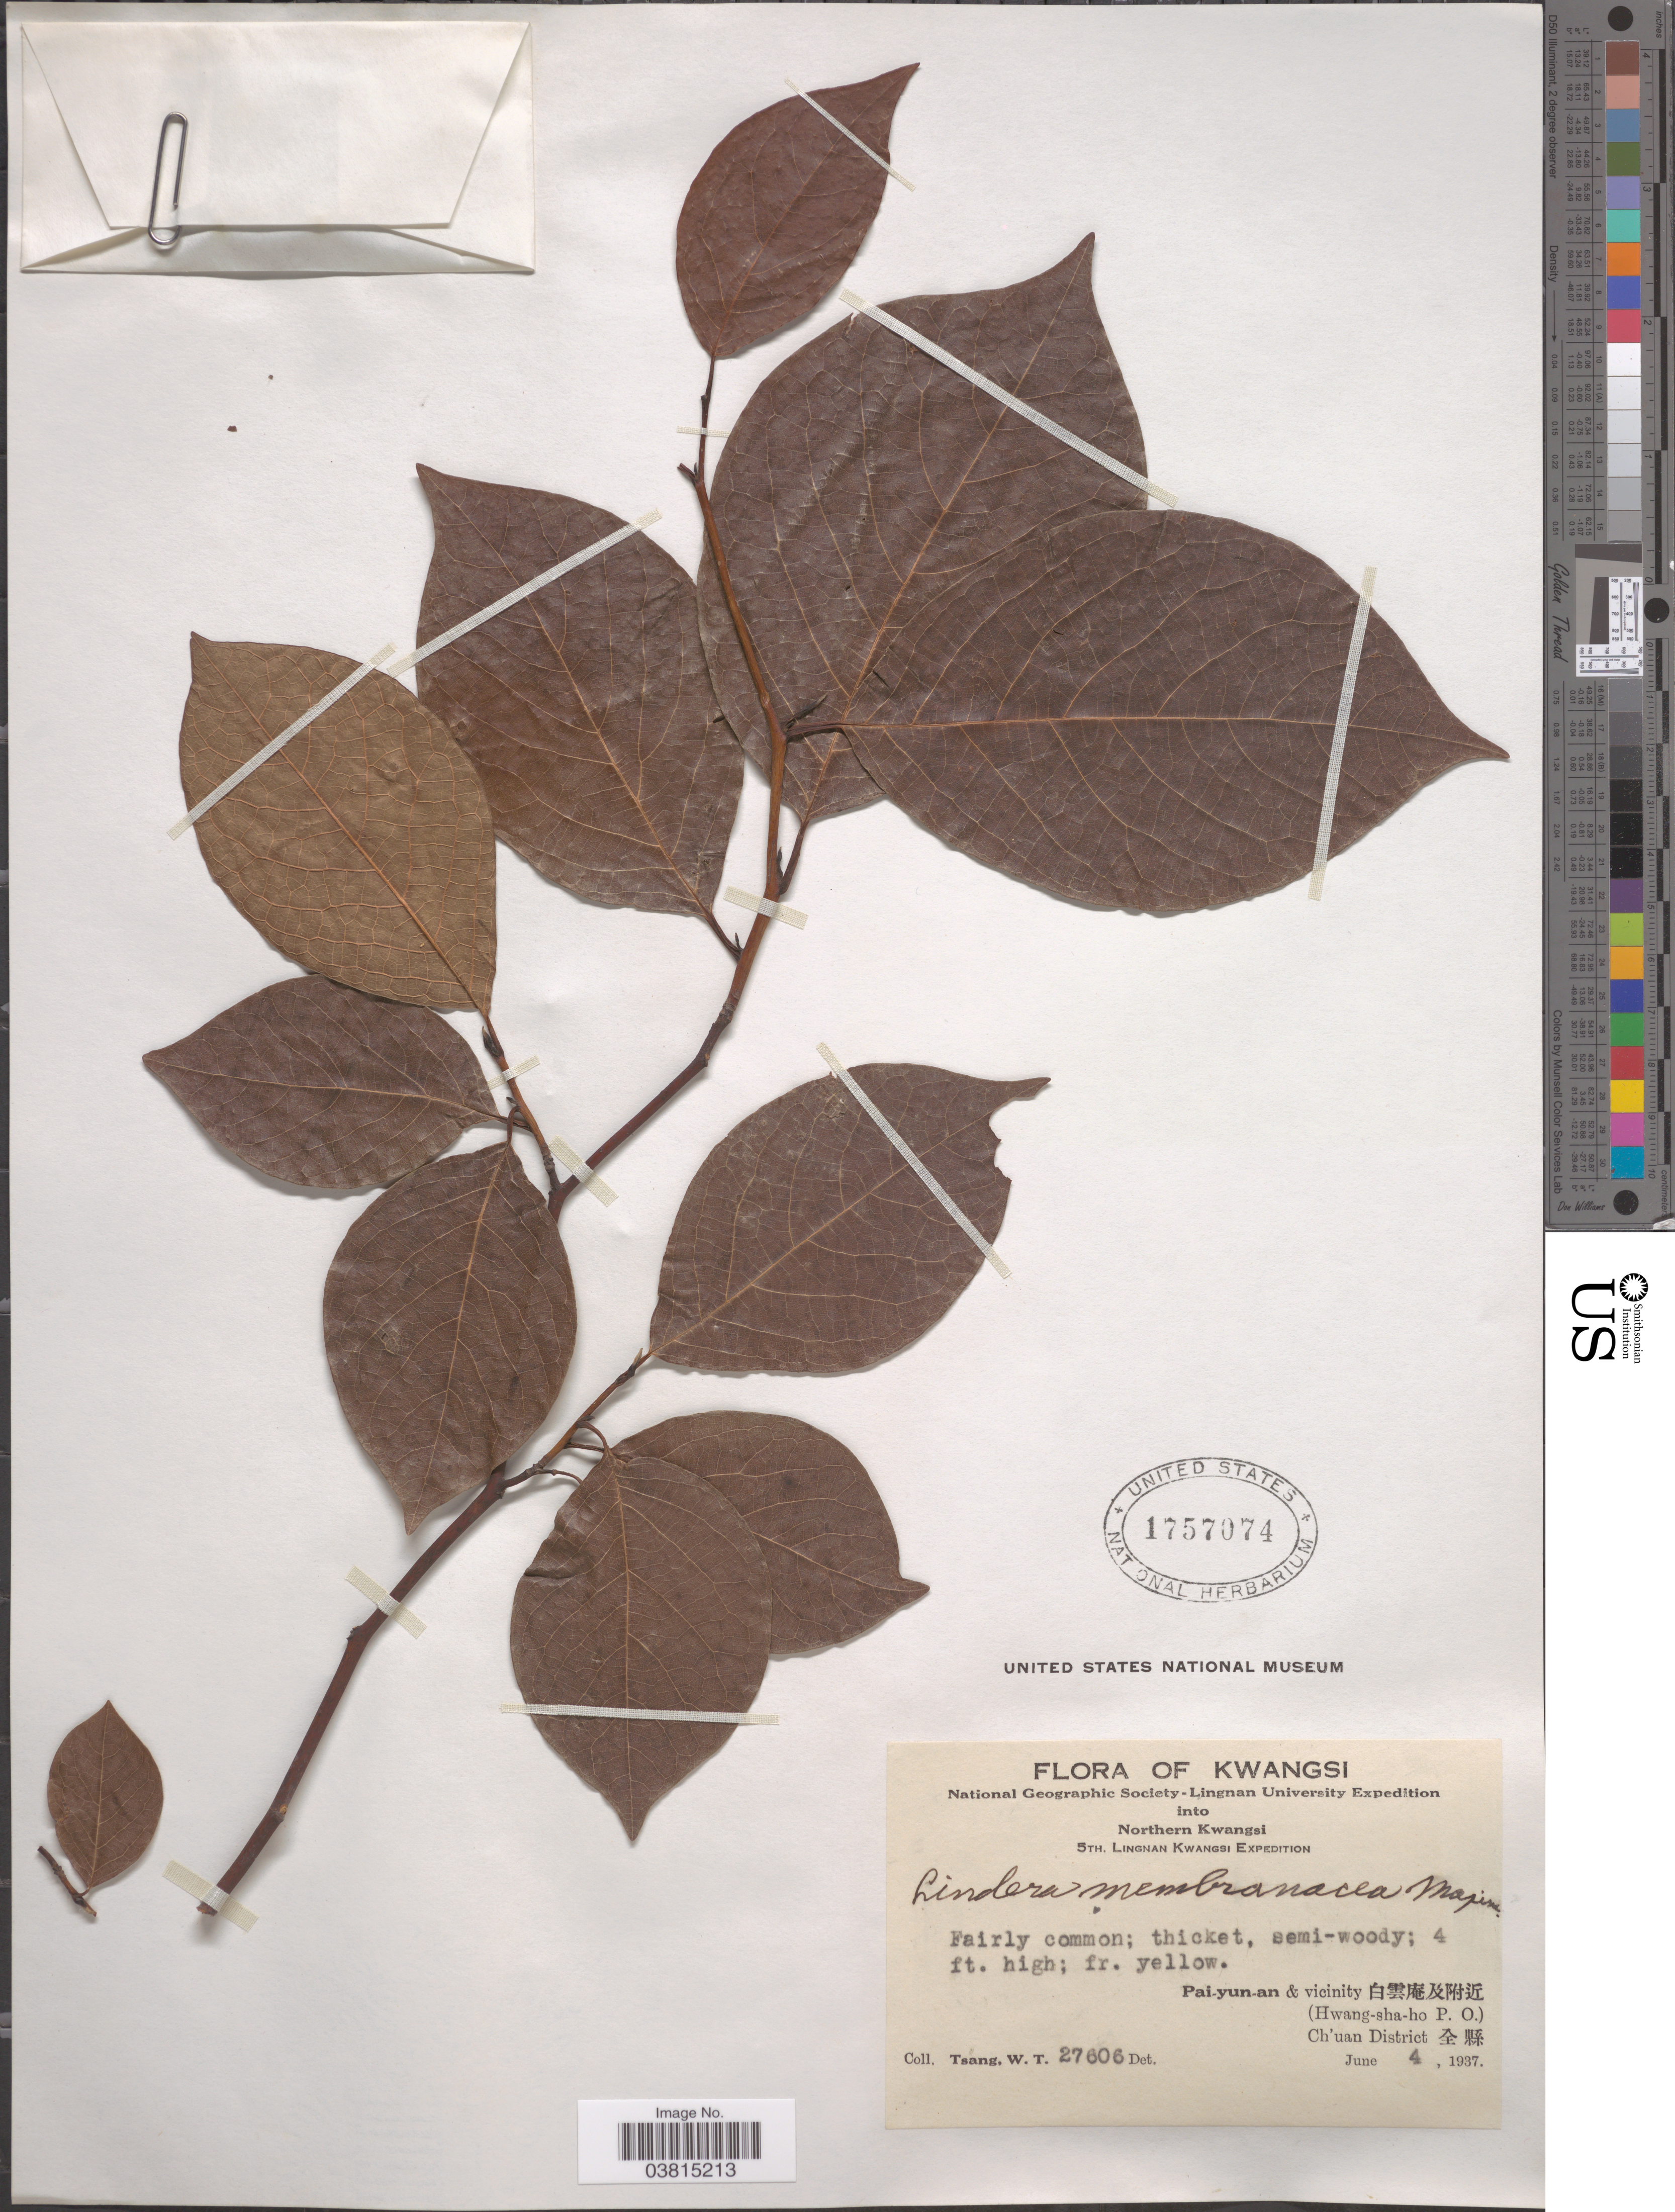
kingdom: Plantae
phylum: Tracheophyta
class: Magnoliopsida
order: Laurales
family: Lauraceae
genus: Lindera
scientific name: Lindera membranacea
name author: Maxim.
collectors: W. T. Tsang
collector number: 27606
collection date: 1937-06-04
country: China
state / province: Guangxi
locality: Kwangsi. Northern Kwangsi. Pai-yun-an & vicinity X. (Hwang-sha-ho P.O). Ch'uan District X.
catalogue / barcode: US 1757074